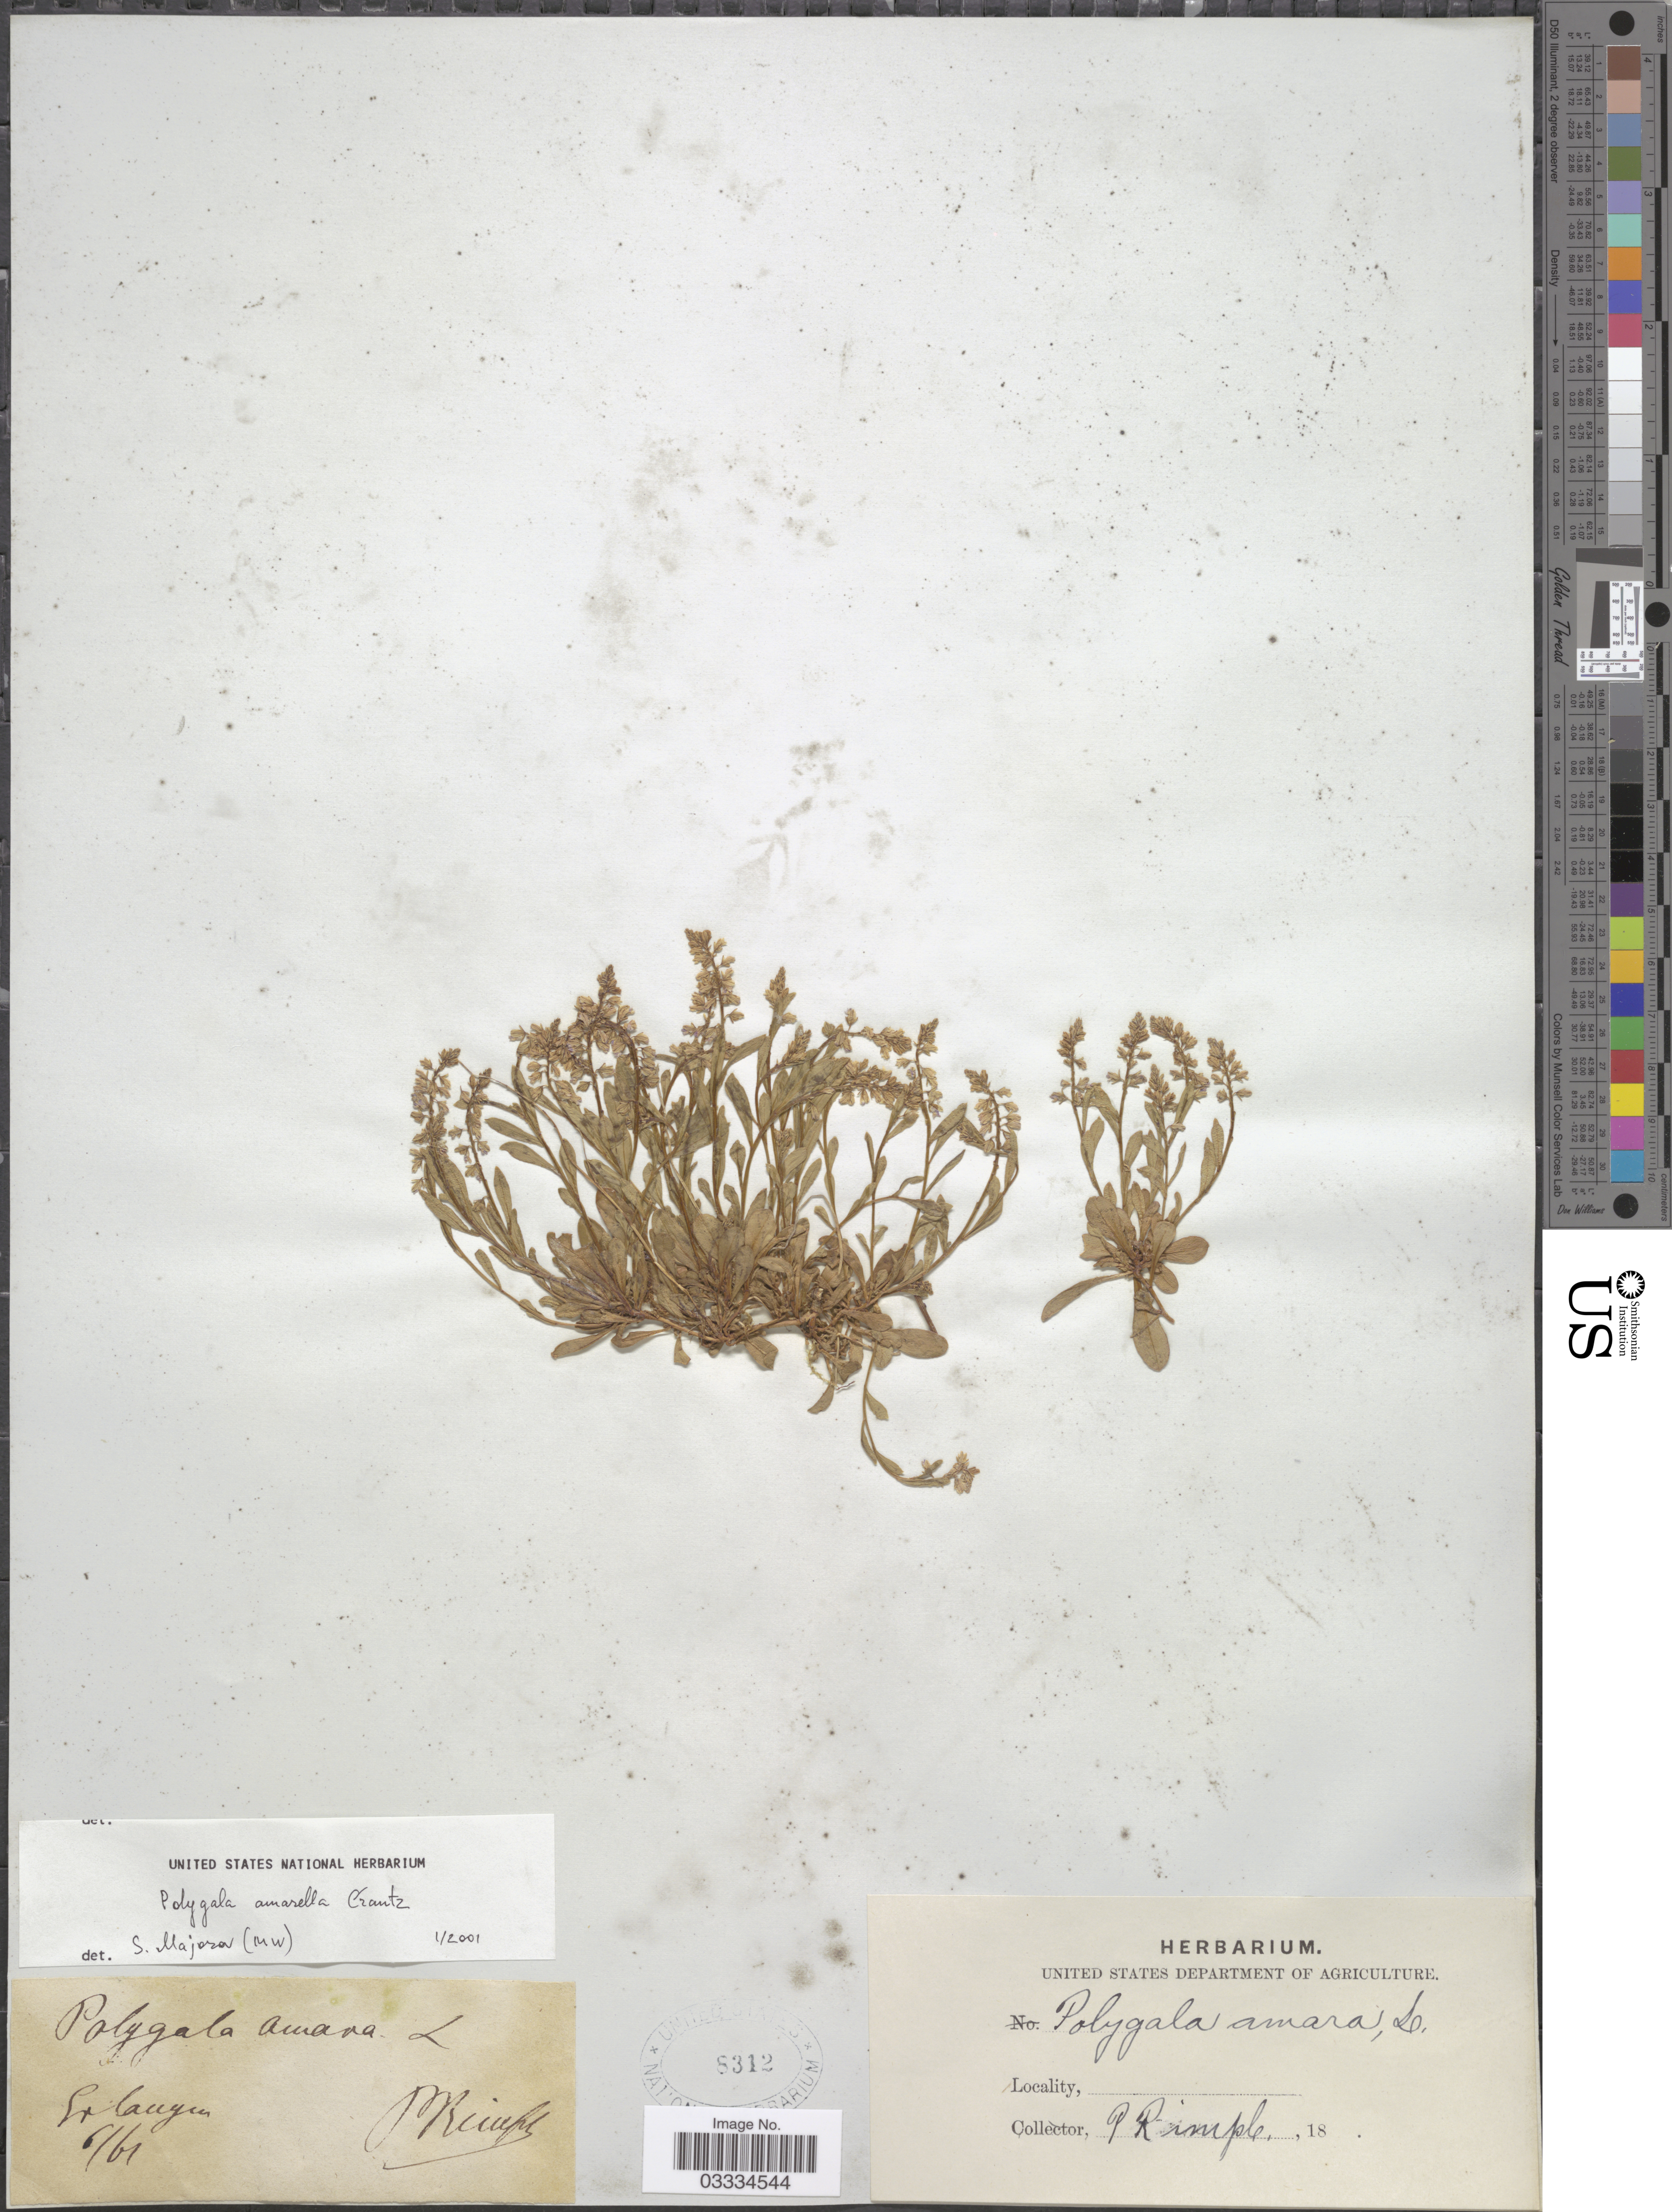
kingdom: Plantae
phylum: Tracheophyta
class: Magnoliopsida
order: Fabales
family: Polygalaceae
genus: Polygala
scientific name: Polygala amarella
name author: Crantz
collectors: P. Rimple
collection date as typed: Transcribed d/m/y: /6/61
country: Germany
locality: Erlangen.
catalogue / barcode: US 8312